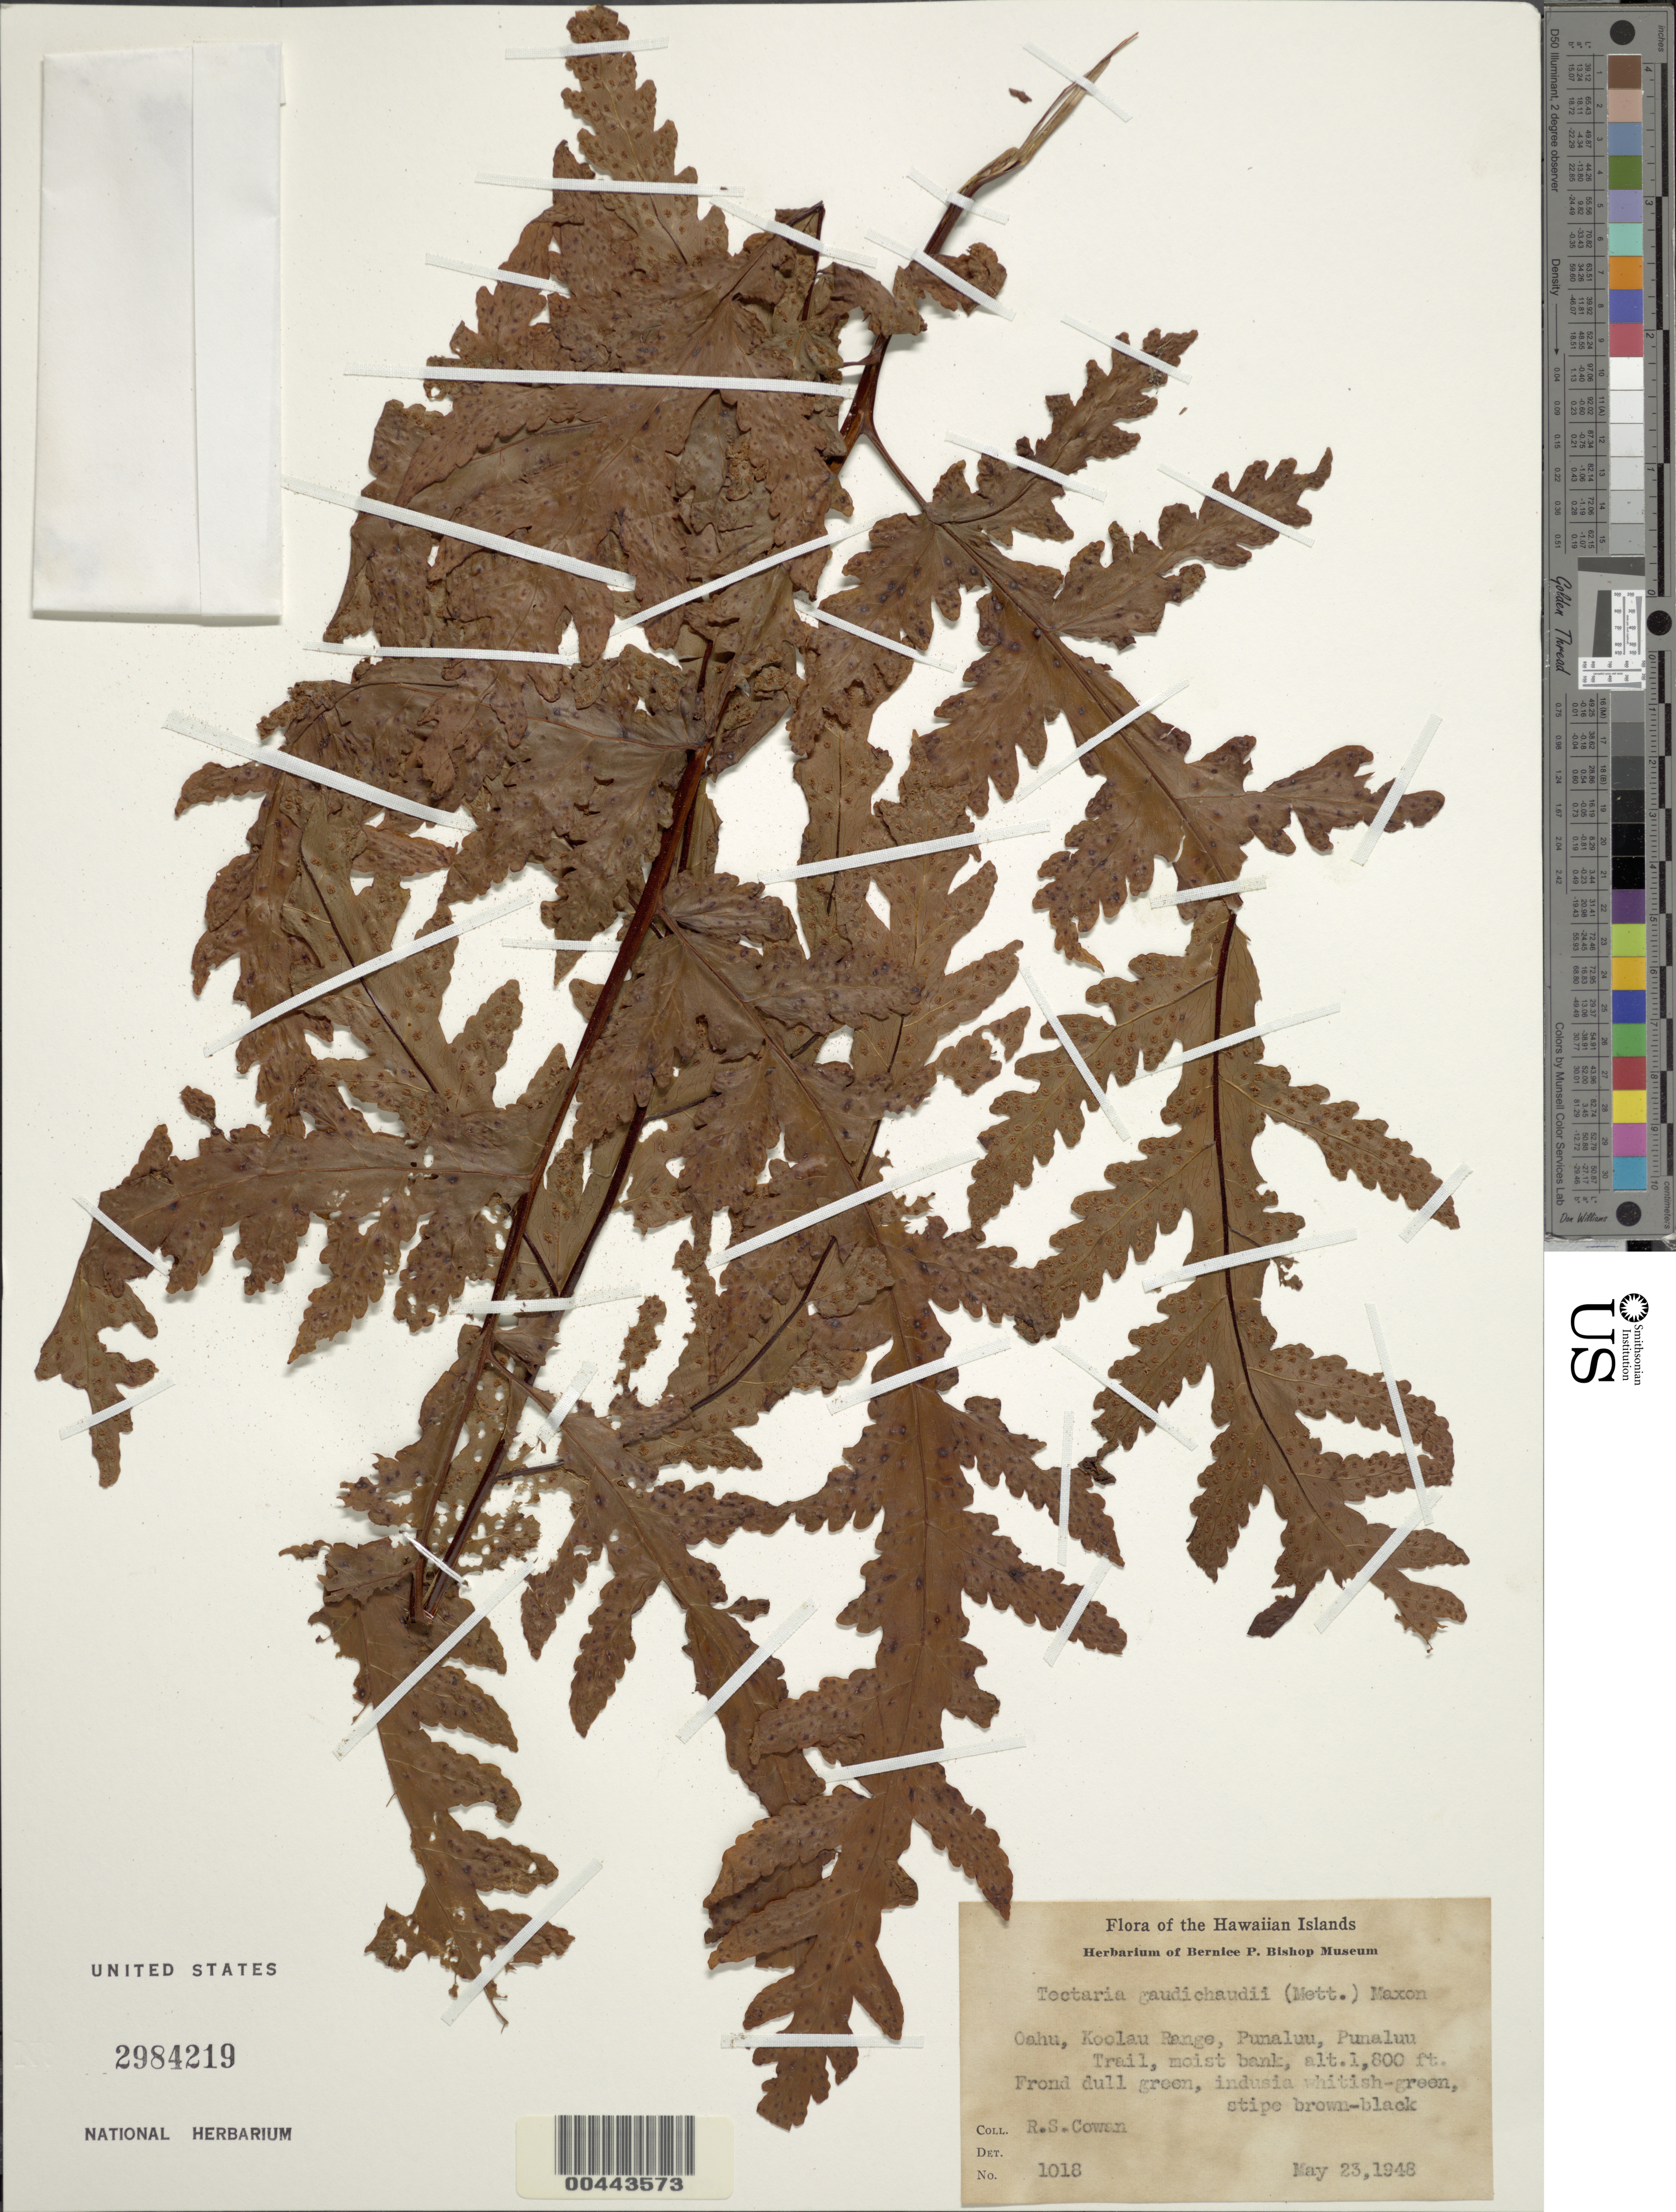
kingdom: Plantae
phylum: Tracheophyta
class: Polypodiopsida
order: Polypodiales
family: Tectariaceae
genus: Tectaria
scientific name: Tectaria gaudichaudii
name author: (Mett.) Maxon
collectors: R. S. Cowan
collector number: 1018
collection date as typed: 23 May 1948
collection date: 1948-05-23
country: United States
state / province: Hawaii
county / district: Honolulu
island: Oahu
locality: Koolau Range, Punaluu, Punaluu Trail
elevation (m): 549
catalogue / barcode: US 2984219